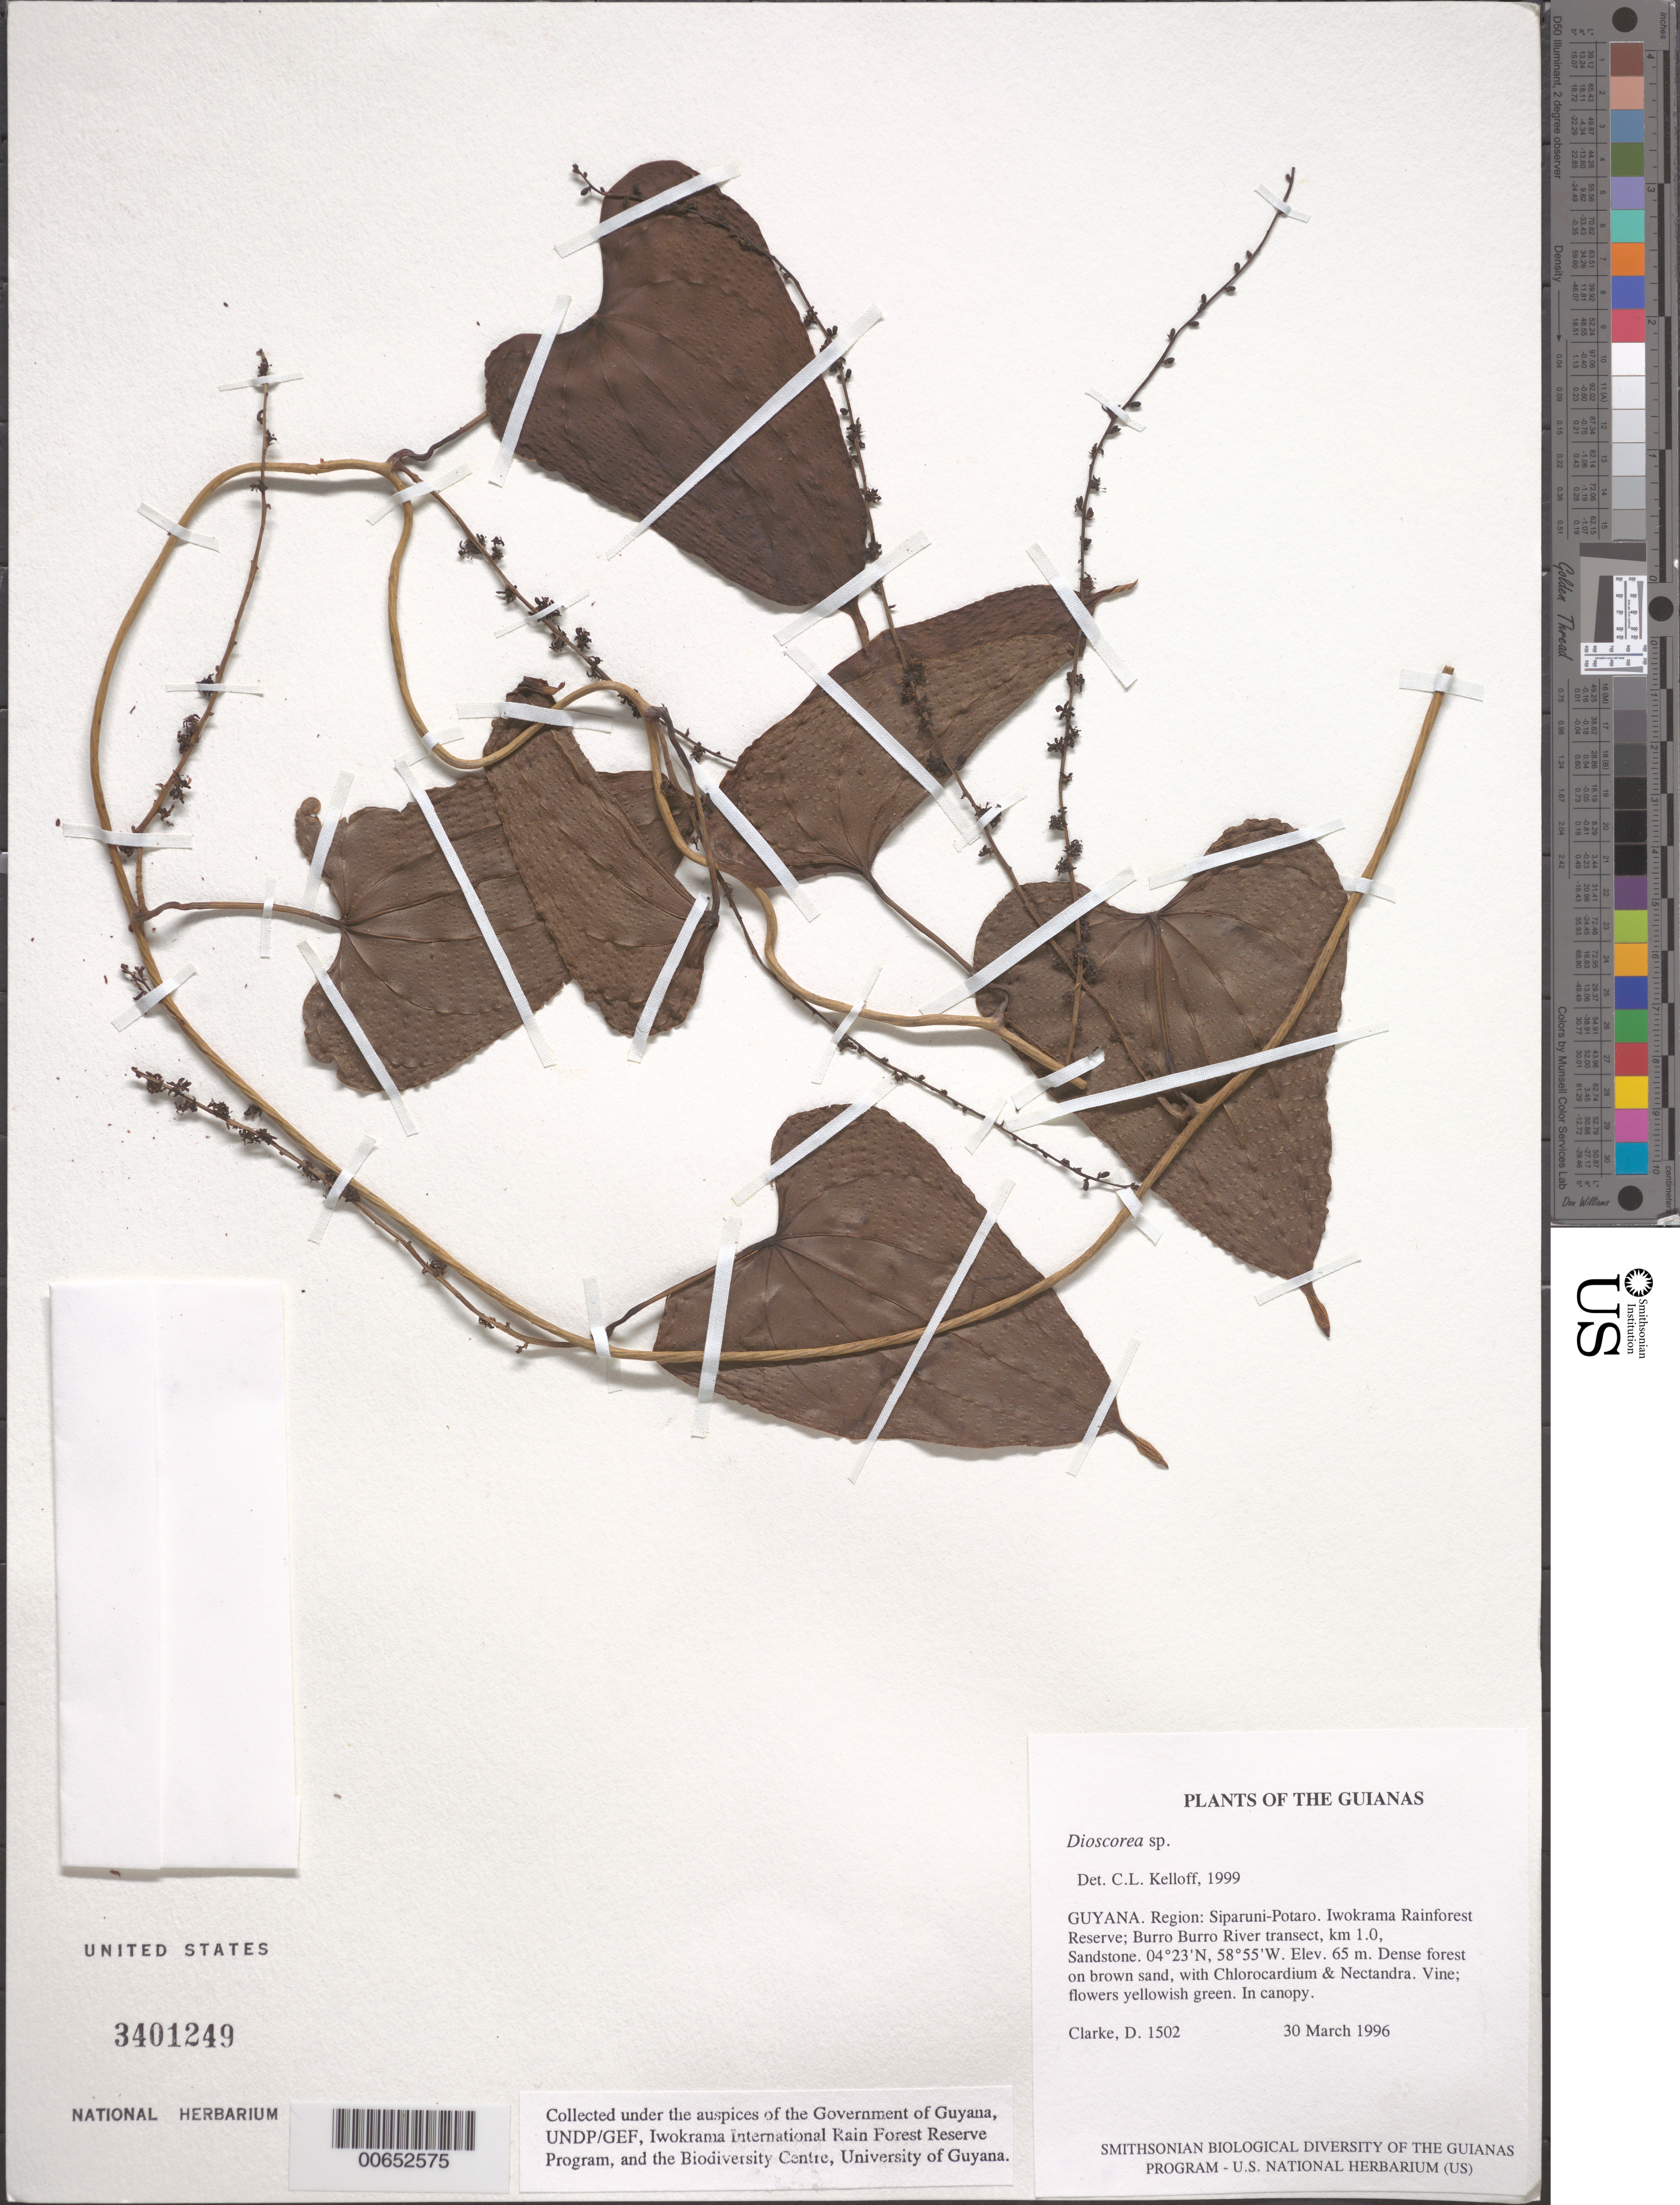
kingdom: Plantae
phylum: Tracheophyta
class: Liliopsida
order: Dioscoreales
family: Dioscoreaceae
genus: Dioscorea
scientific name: Dioscorea sp.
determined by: Kelloff, Carol L., (US), Smithsonian Institution - National Museum of Natural History (UNITED STATES)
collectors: H. D. Clarke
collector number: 1502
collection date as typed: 30 March 1996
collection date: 1996-03-30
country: Guyana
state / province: Potaro-Siparuni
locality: Iwokrama Rainforest Reserve; Burro Burro River transect, km 1.0, Sandstone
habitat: Dense forest on brown sand, with Chlorocardium & Nectandra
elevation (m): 65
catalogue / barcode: US 3401249